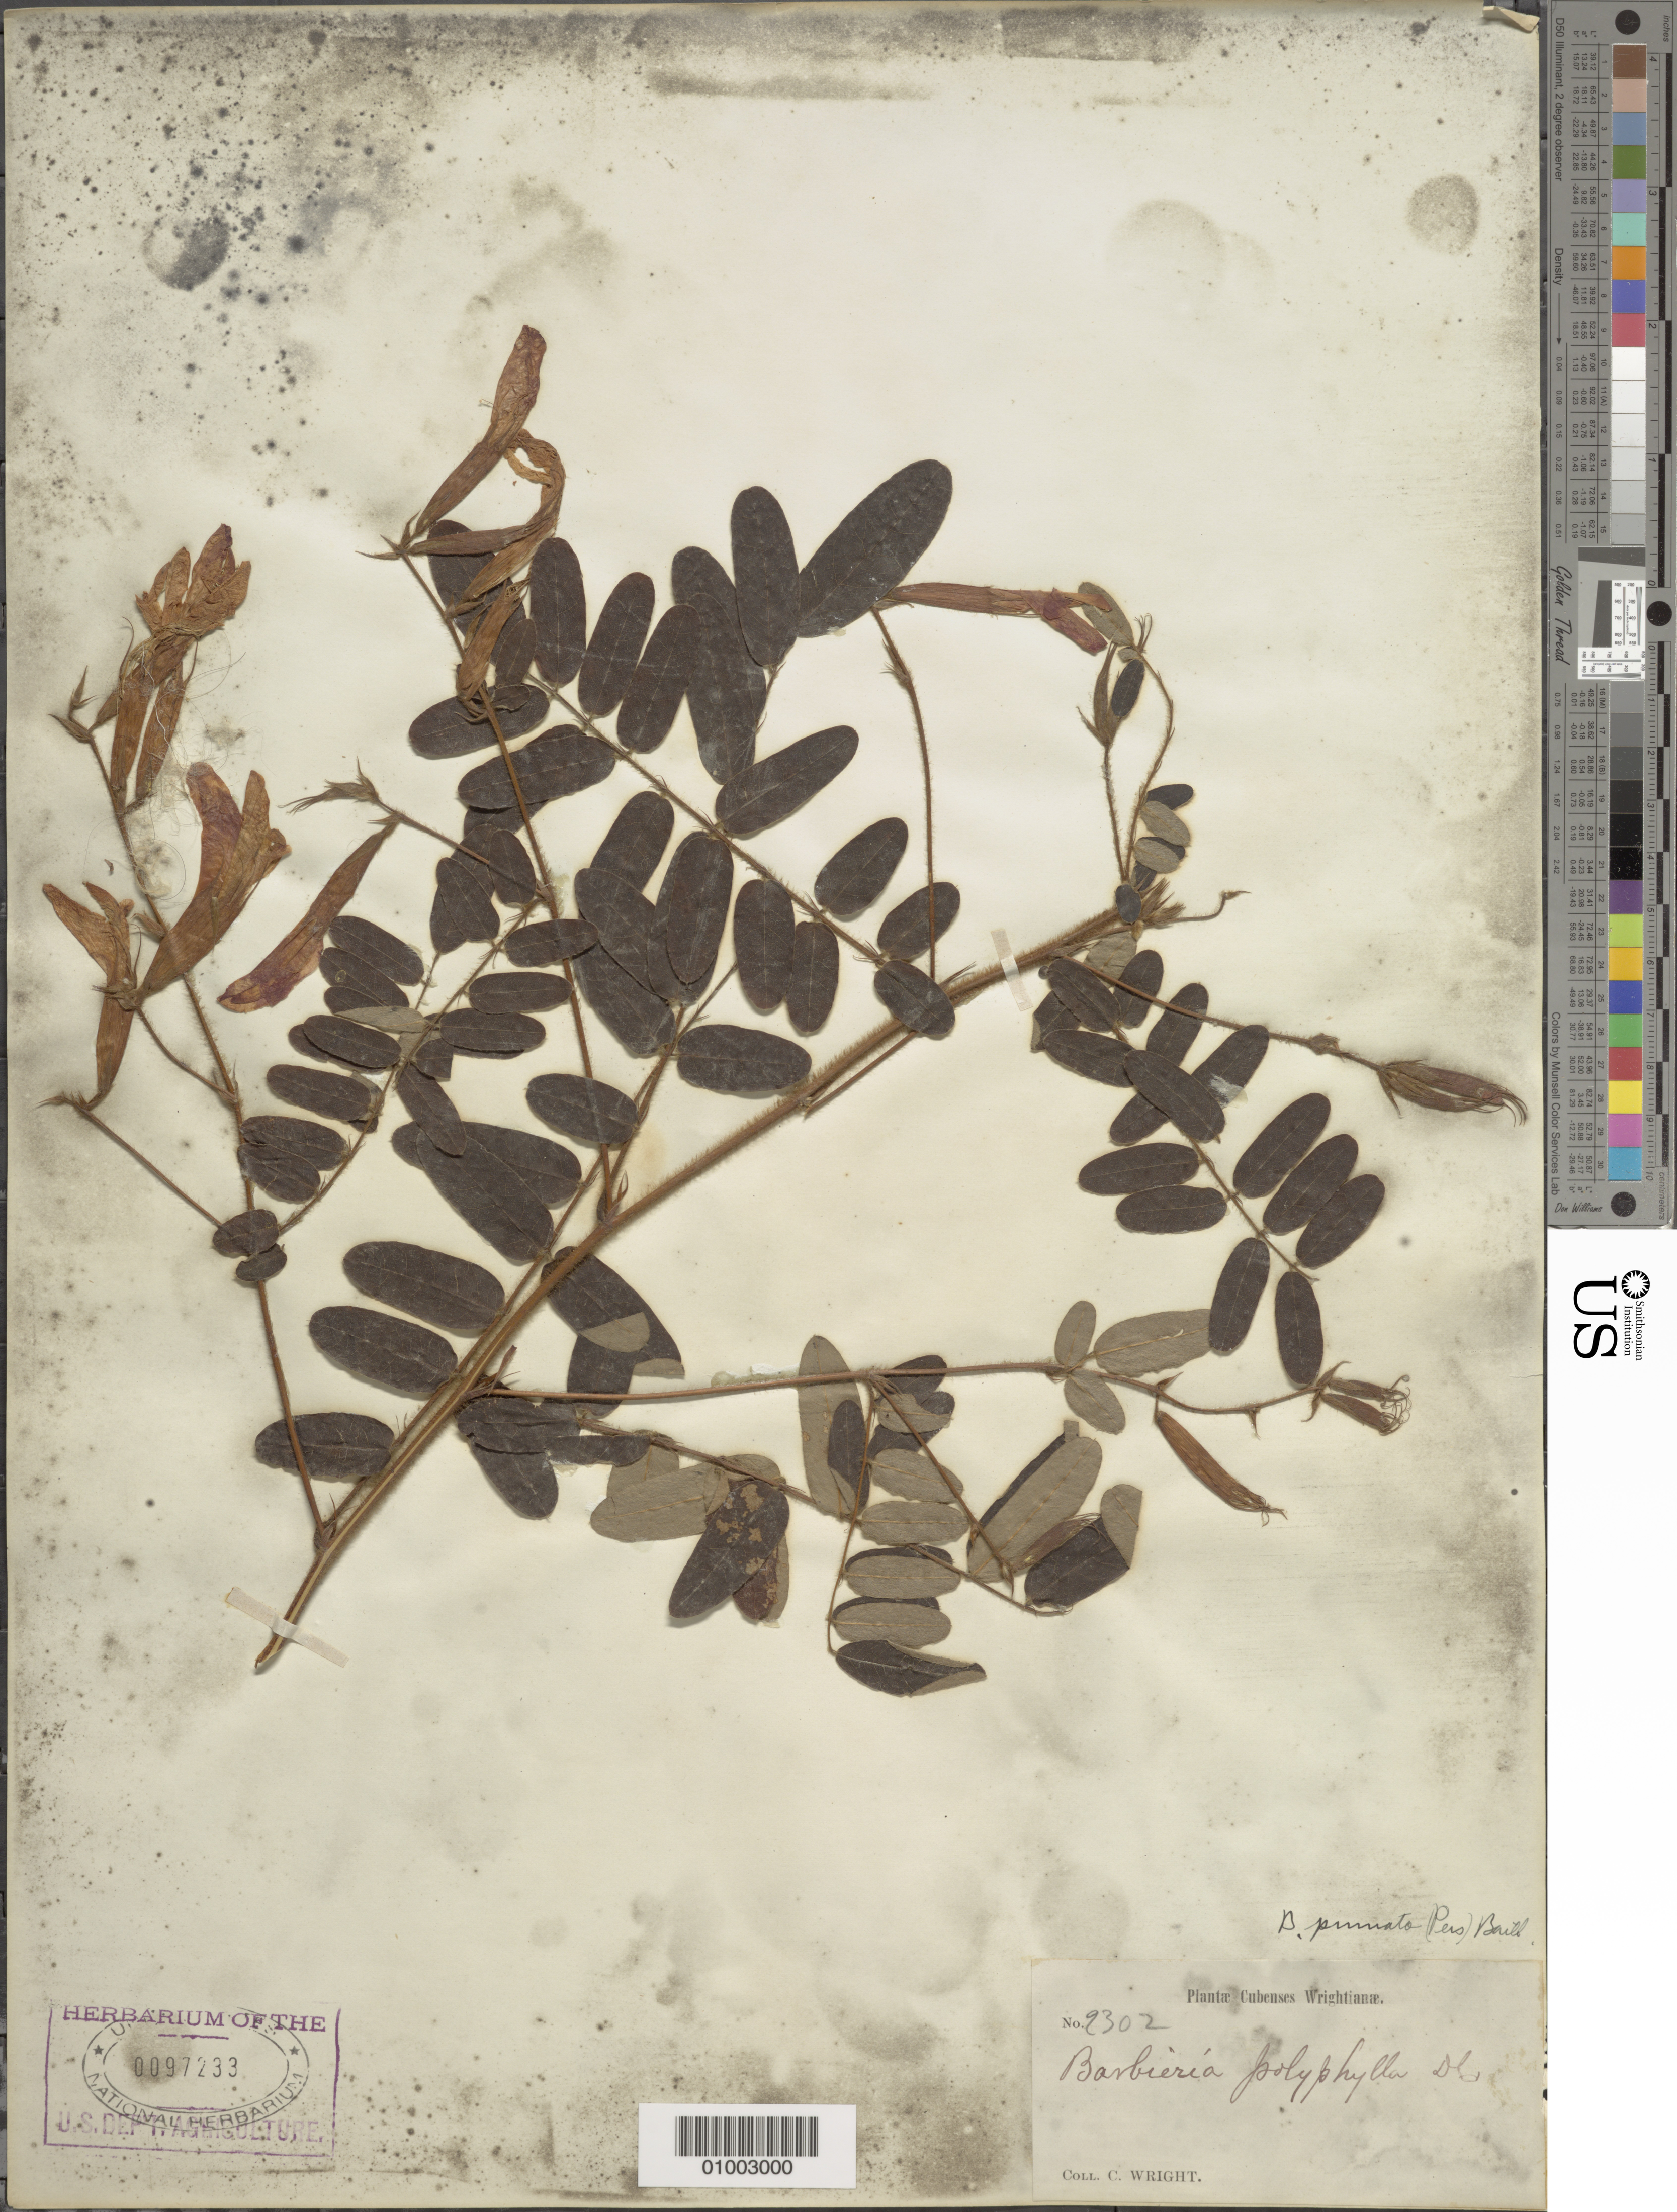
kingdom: Plantae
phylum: Tracheophyta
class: Magnoliopsida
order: Fabales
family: Fabaceae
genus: Barbieria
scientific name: Barbieria pinnata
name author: (Pers.) Baill.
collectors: C. Wright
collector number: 9302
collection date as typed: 1856 to -- --- 1867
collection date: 1856/1867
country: Cuba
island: Cuba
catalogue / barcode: US 97233